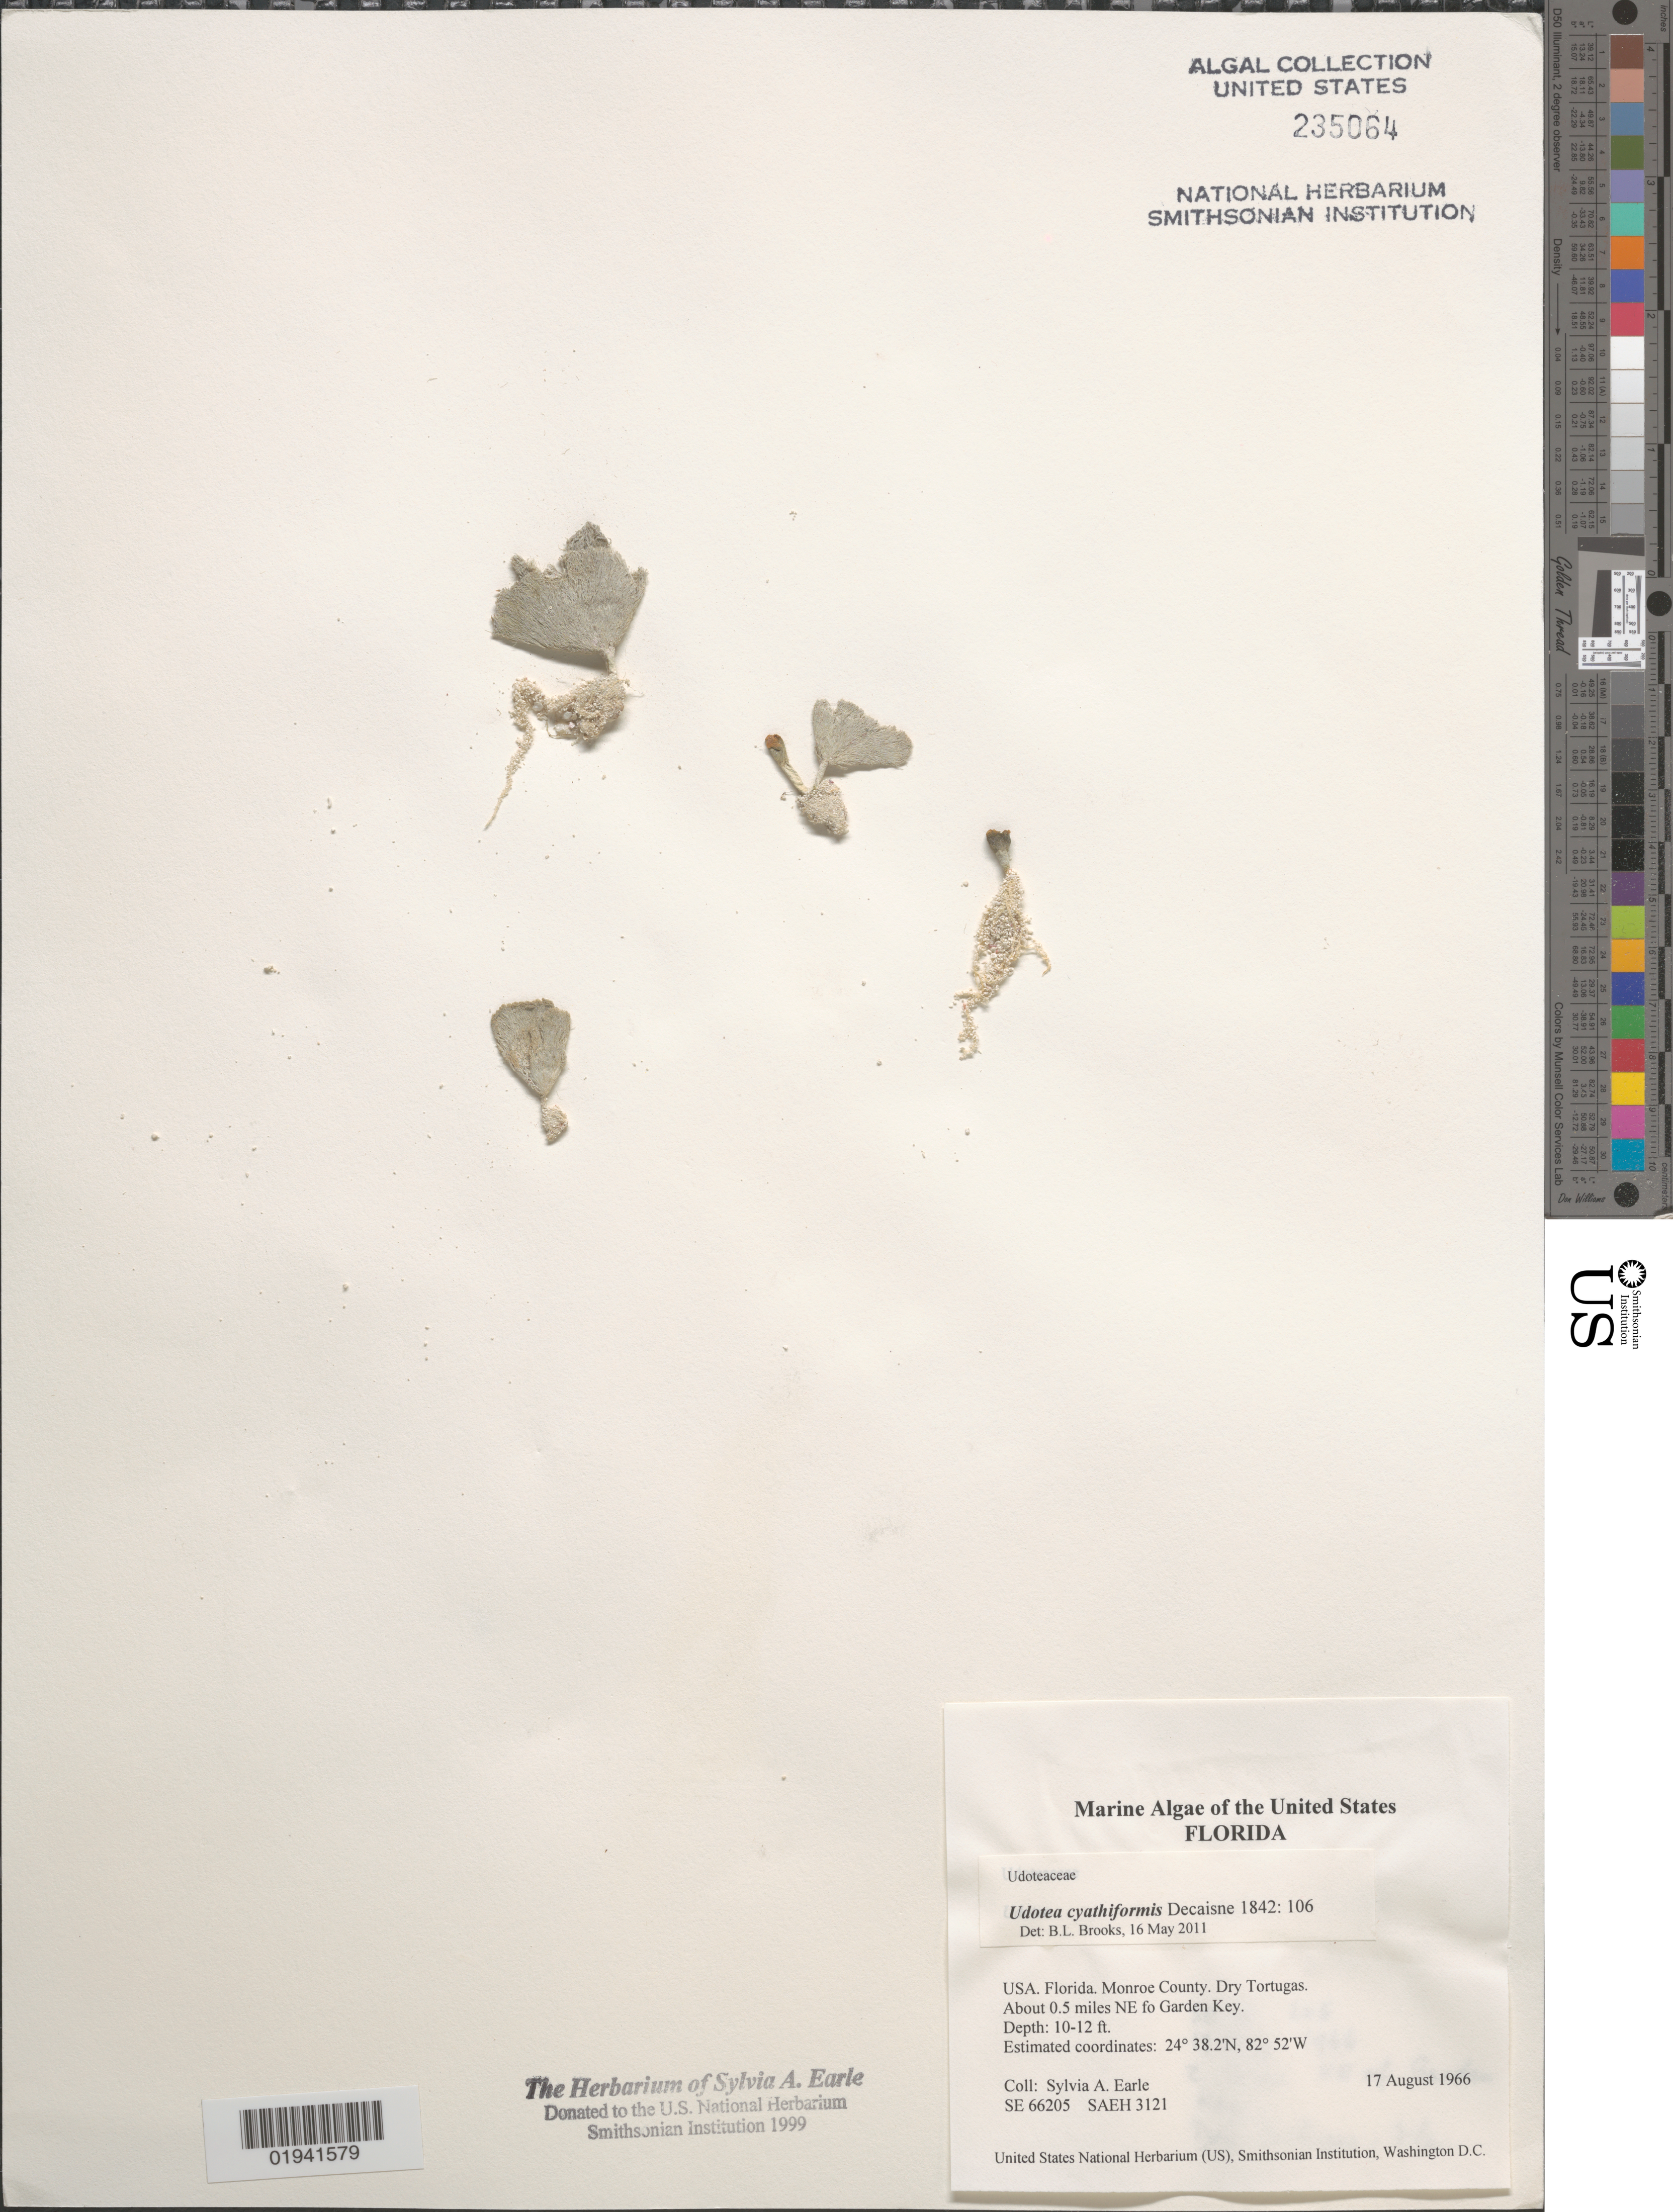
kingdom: Plantae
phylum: Chlorophyta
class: Ulvophyceae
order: Bryopsidales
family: Udoteaceae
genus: Udotea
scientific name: Udotea cyathiformis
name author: Decne.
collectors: S. A. Earle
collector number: SE66205/SAEH3121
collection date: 1966-08-17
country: United States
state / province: Florida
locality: Monroe County. Dry Tortugas. About 0.5 miles NE of Garden Key.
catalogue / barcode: US 235064